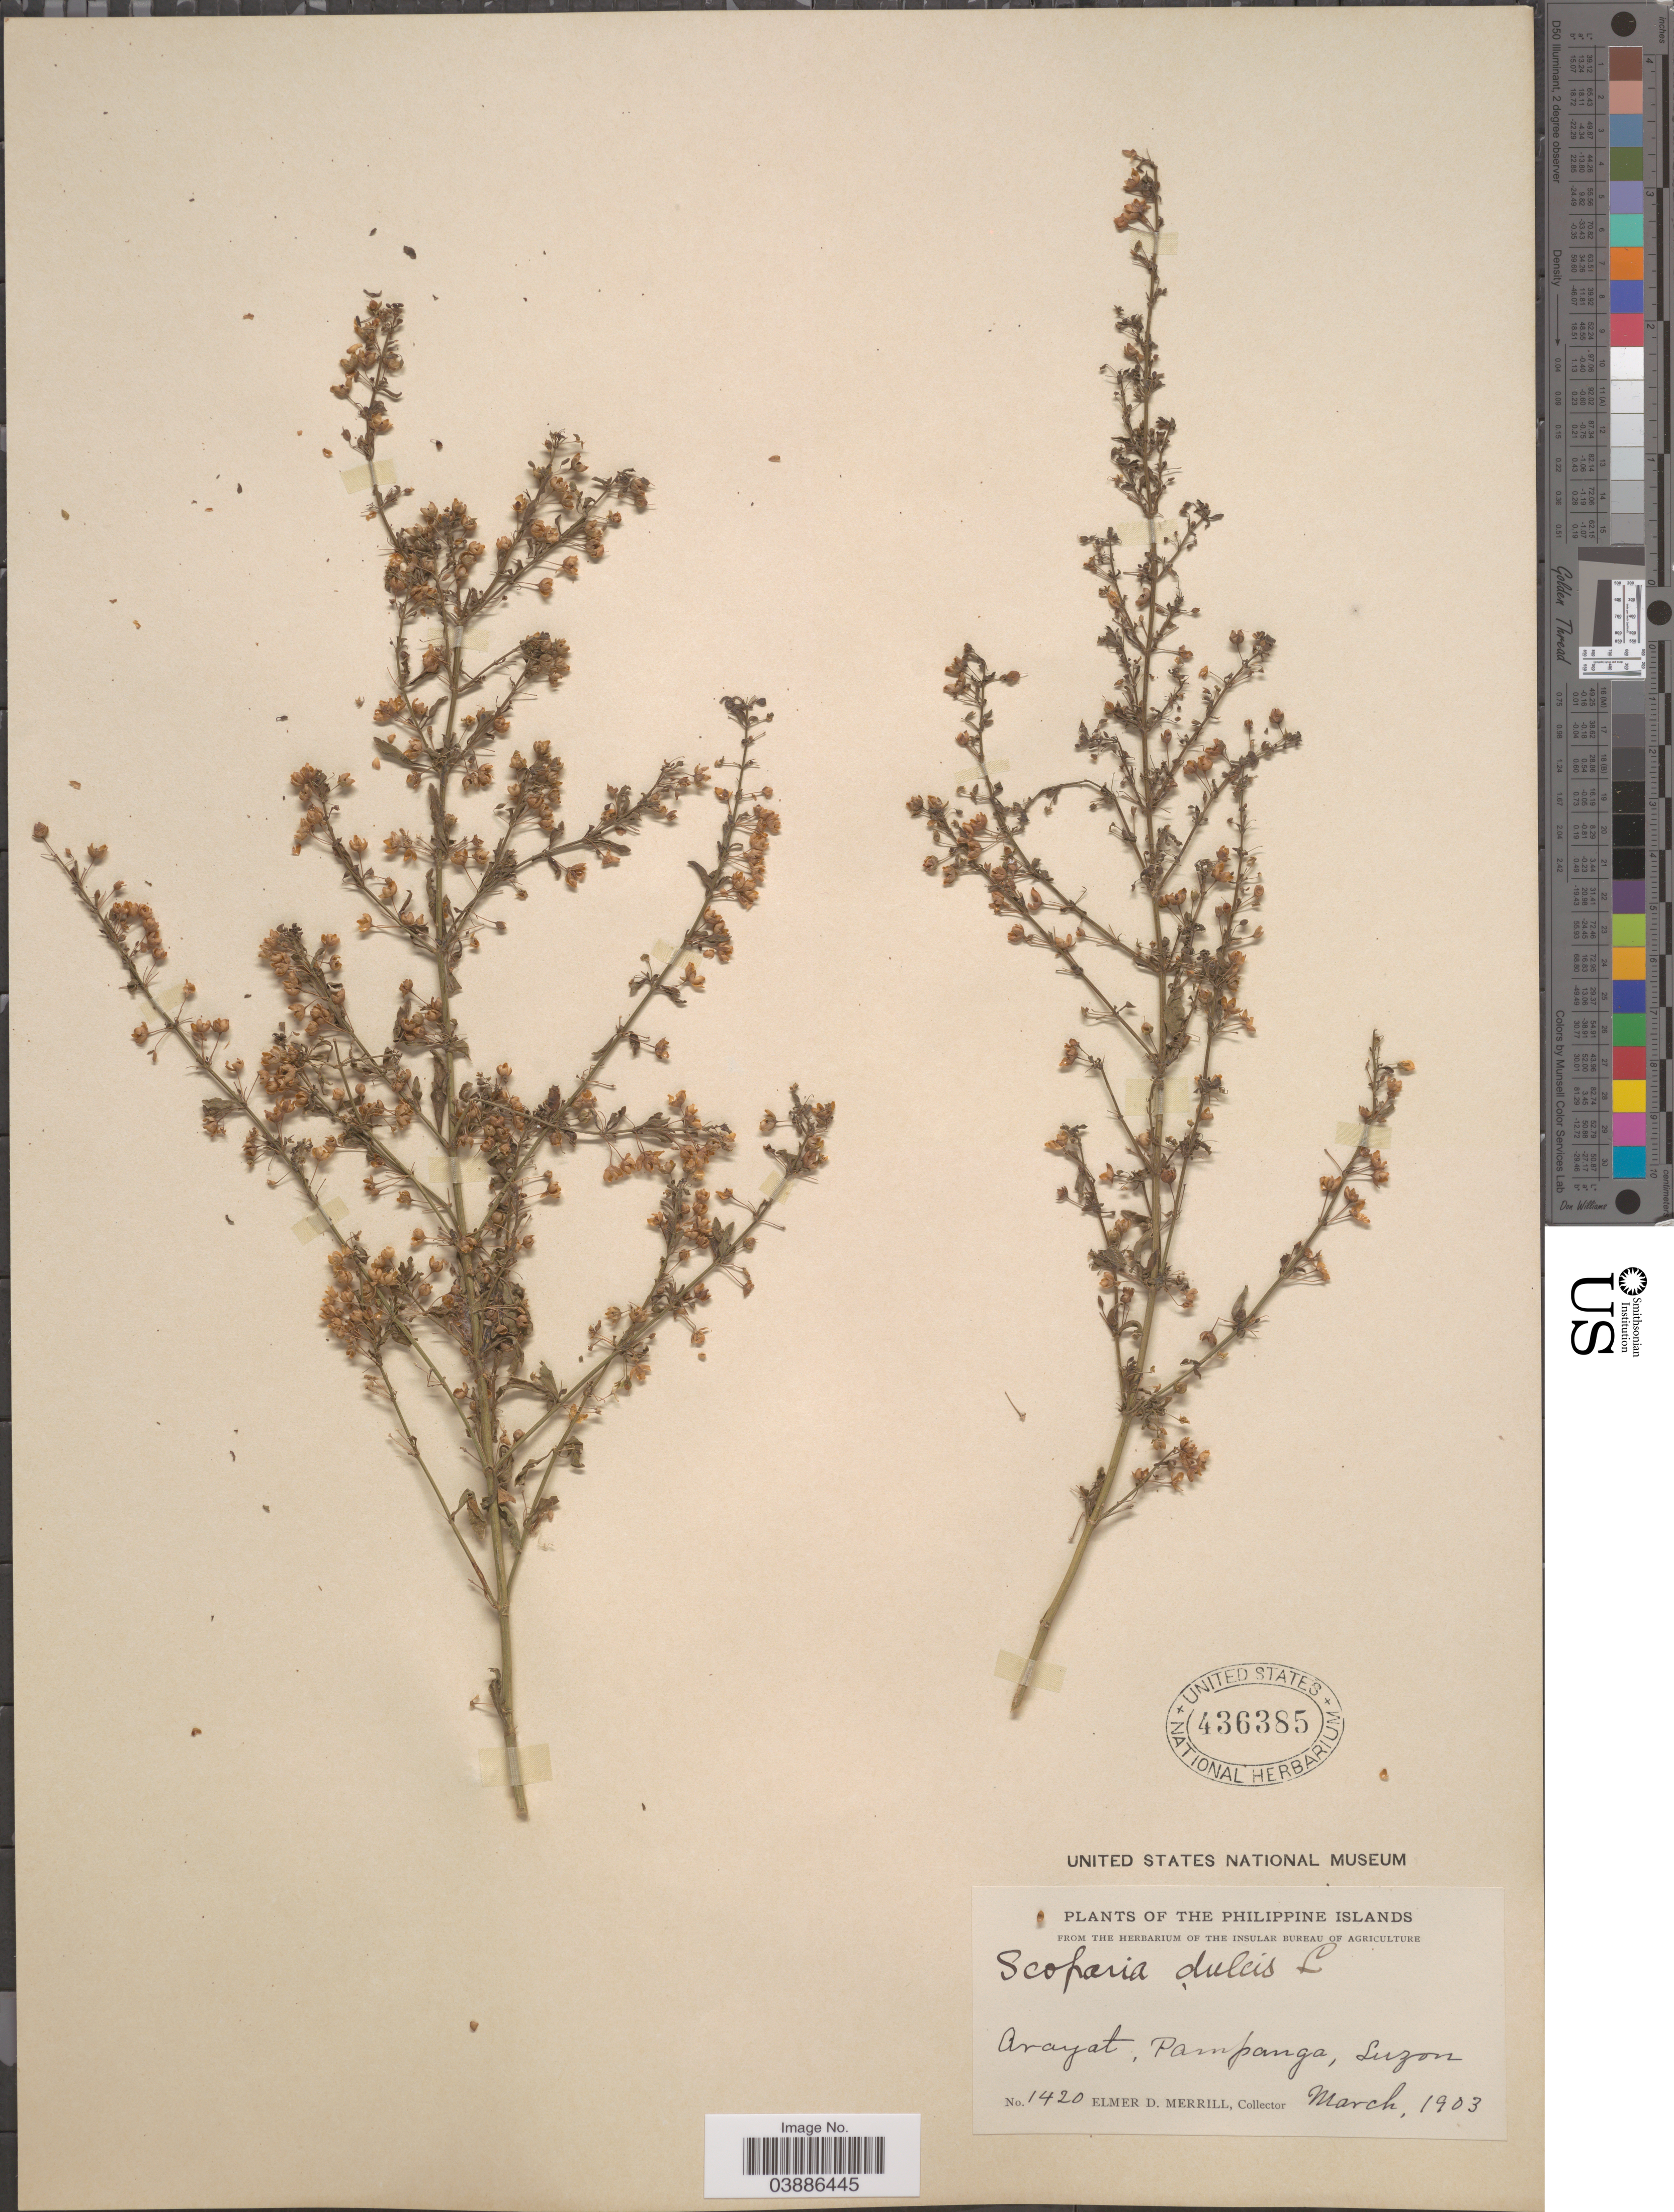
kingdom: Plantae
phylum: Tracheophyta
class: Magnoliopsida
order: Lamiales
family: Plantaginaceae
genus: Scoparia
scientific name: Scoparia dulcis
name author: L.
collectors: E. D. Merrill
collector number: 1420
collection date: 1903-03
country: Philippines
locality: Philippine Islands. Arayat, Pampanga, Luzon.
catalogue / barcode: US 436385